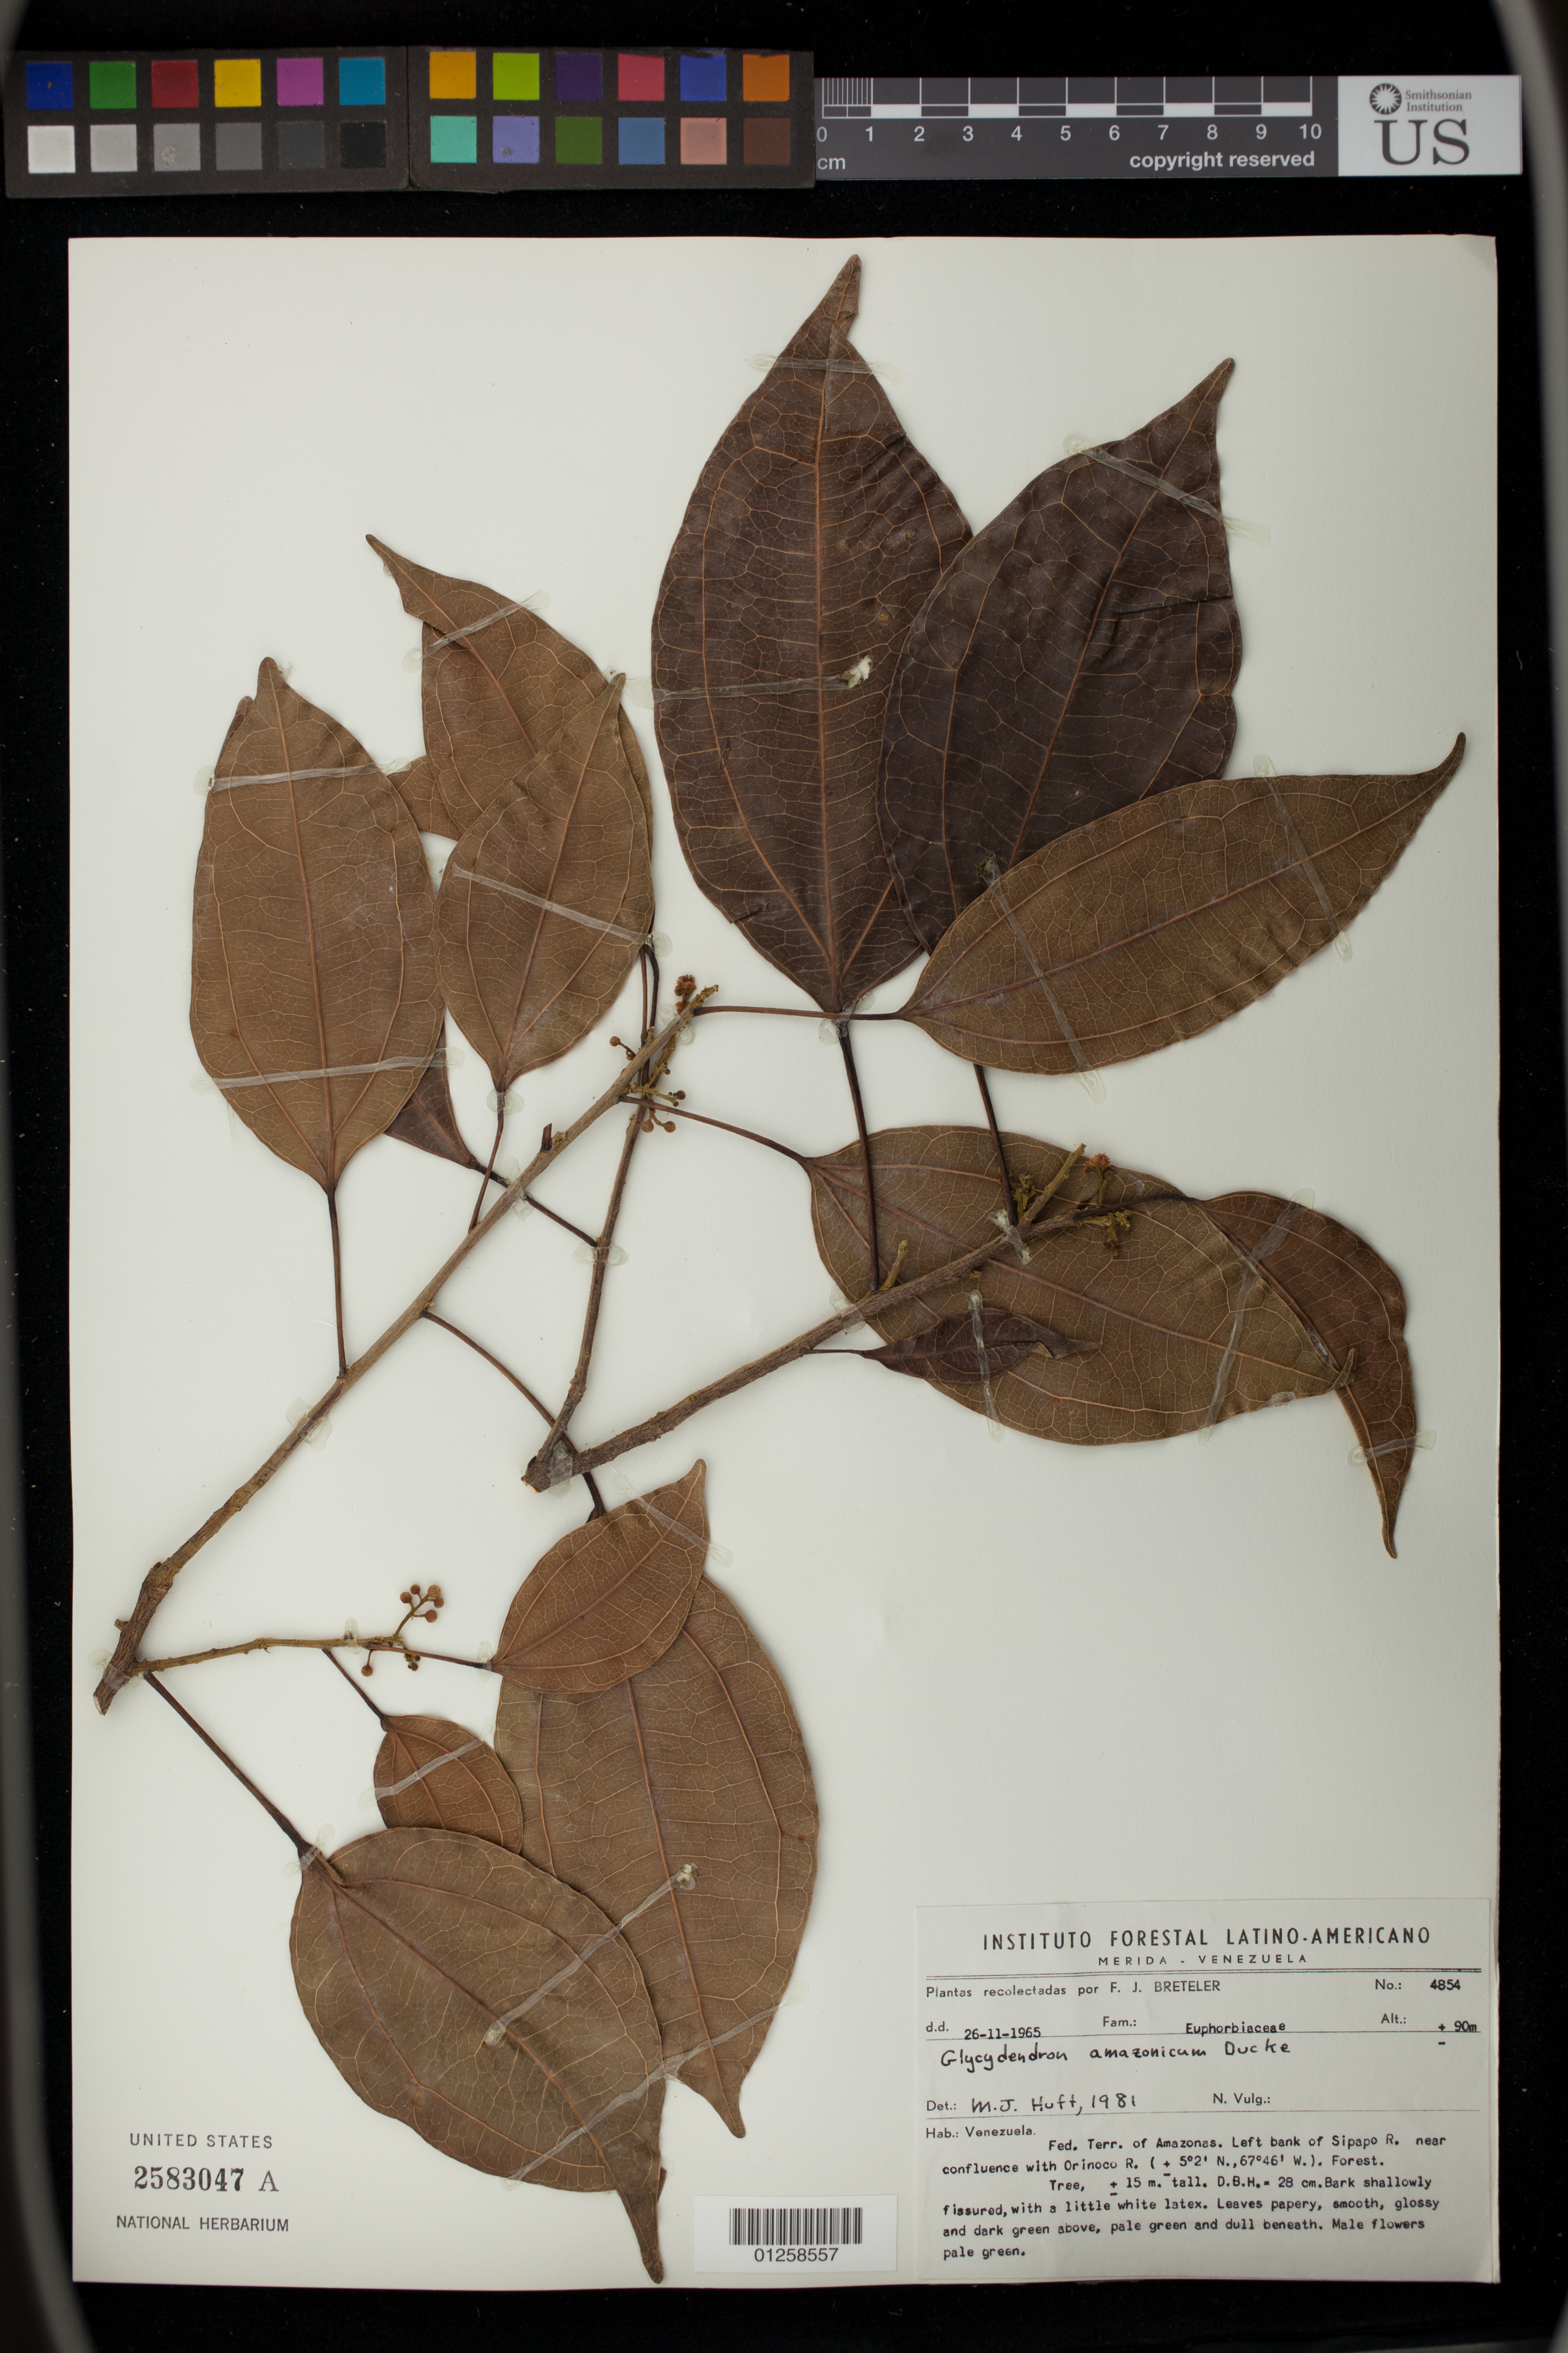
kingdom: Plantae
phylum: Tracheophyta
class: Magnoliopsida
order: Malpighiales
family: Euphorbiaceae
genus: Glycydendron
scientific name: Glycydendron amazonicum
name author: Ducke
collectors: F. J. Breteler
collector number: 4854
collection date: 1965-11-26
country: Venezuela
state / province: Amazonas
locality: Fed. Terr. of Amazonas, Left bank of Sipapo R. near confluence with Orinoco R.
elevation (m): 90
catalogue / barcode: US 2583047A